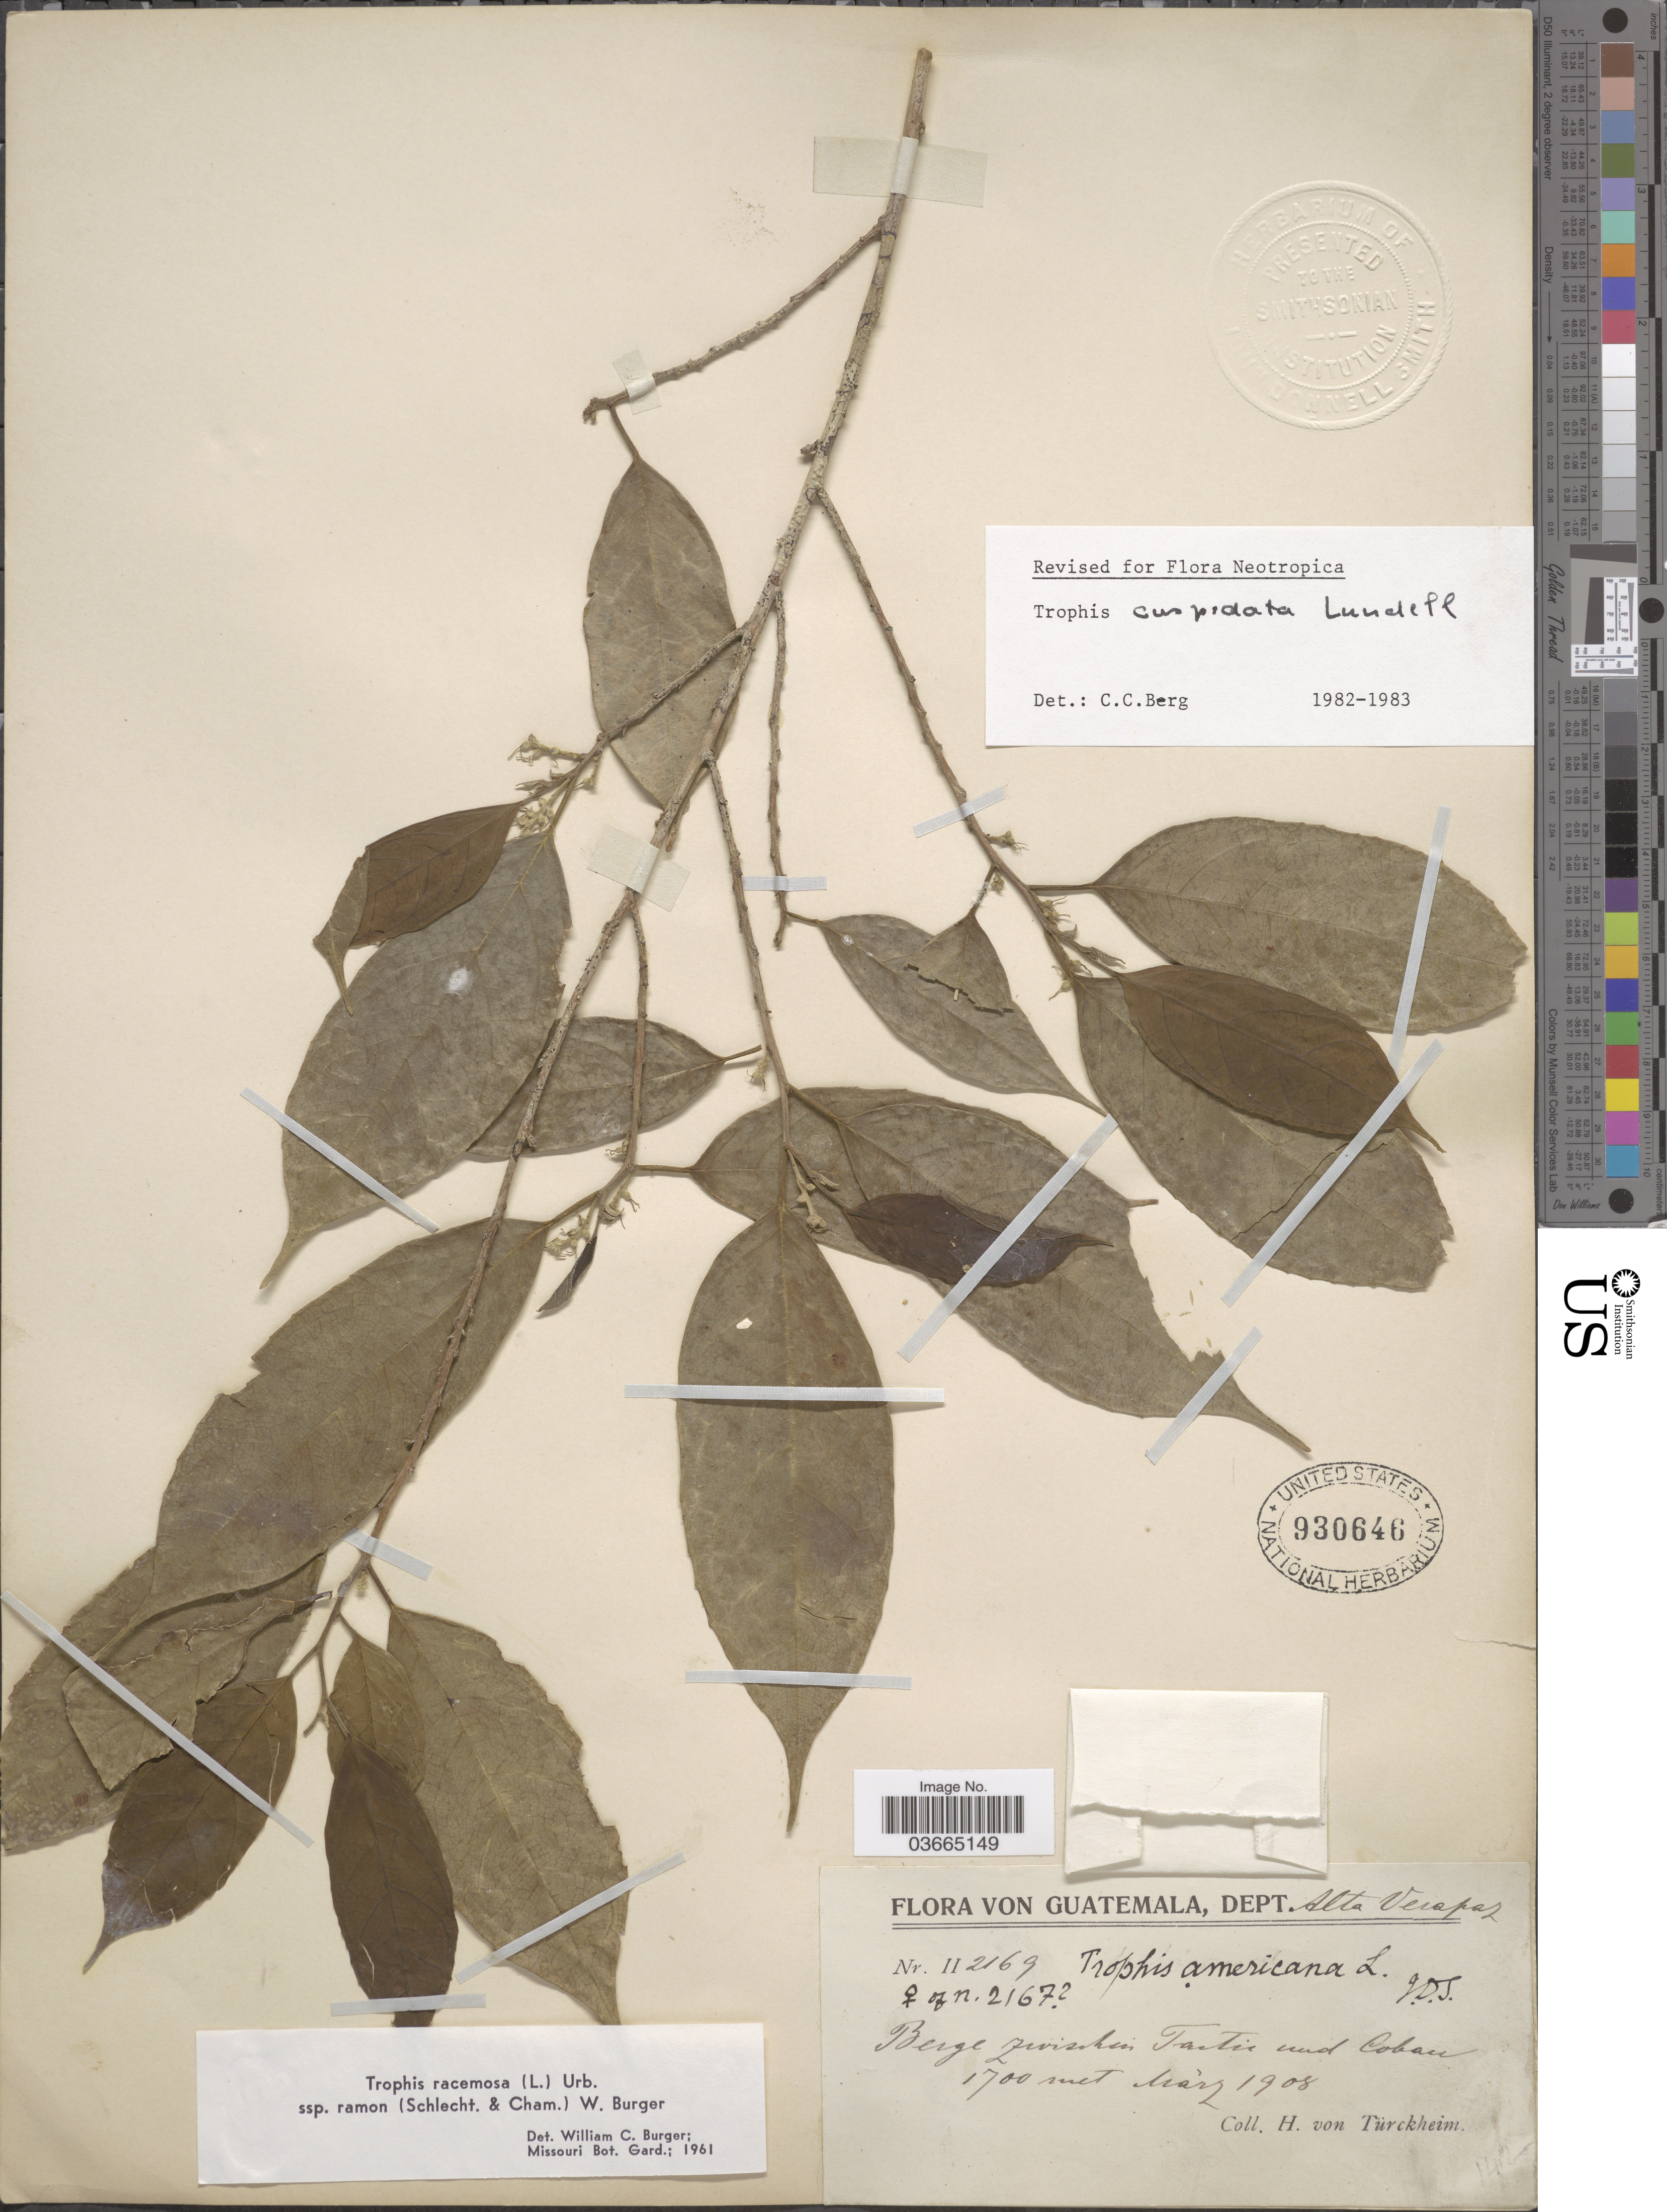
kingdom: Plantae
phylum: Tracheophyta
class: Magnoliopsida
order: Rosales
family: Moraceae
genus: Trophis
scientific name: Trophis cuspidata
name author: Lundell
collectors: H. von Türckheim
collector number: II2169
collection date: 1908-03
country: Guatemala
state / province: Alta Verapaz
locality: Dept. Alta Verapaz. Berge zwischen Tartir* und Coban.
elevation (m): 1700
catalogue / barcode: US 930646